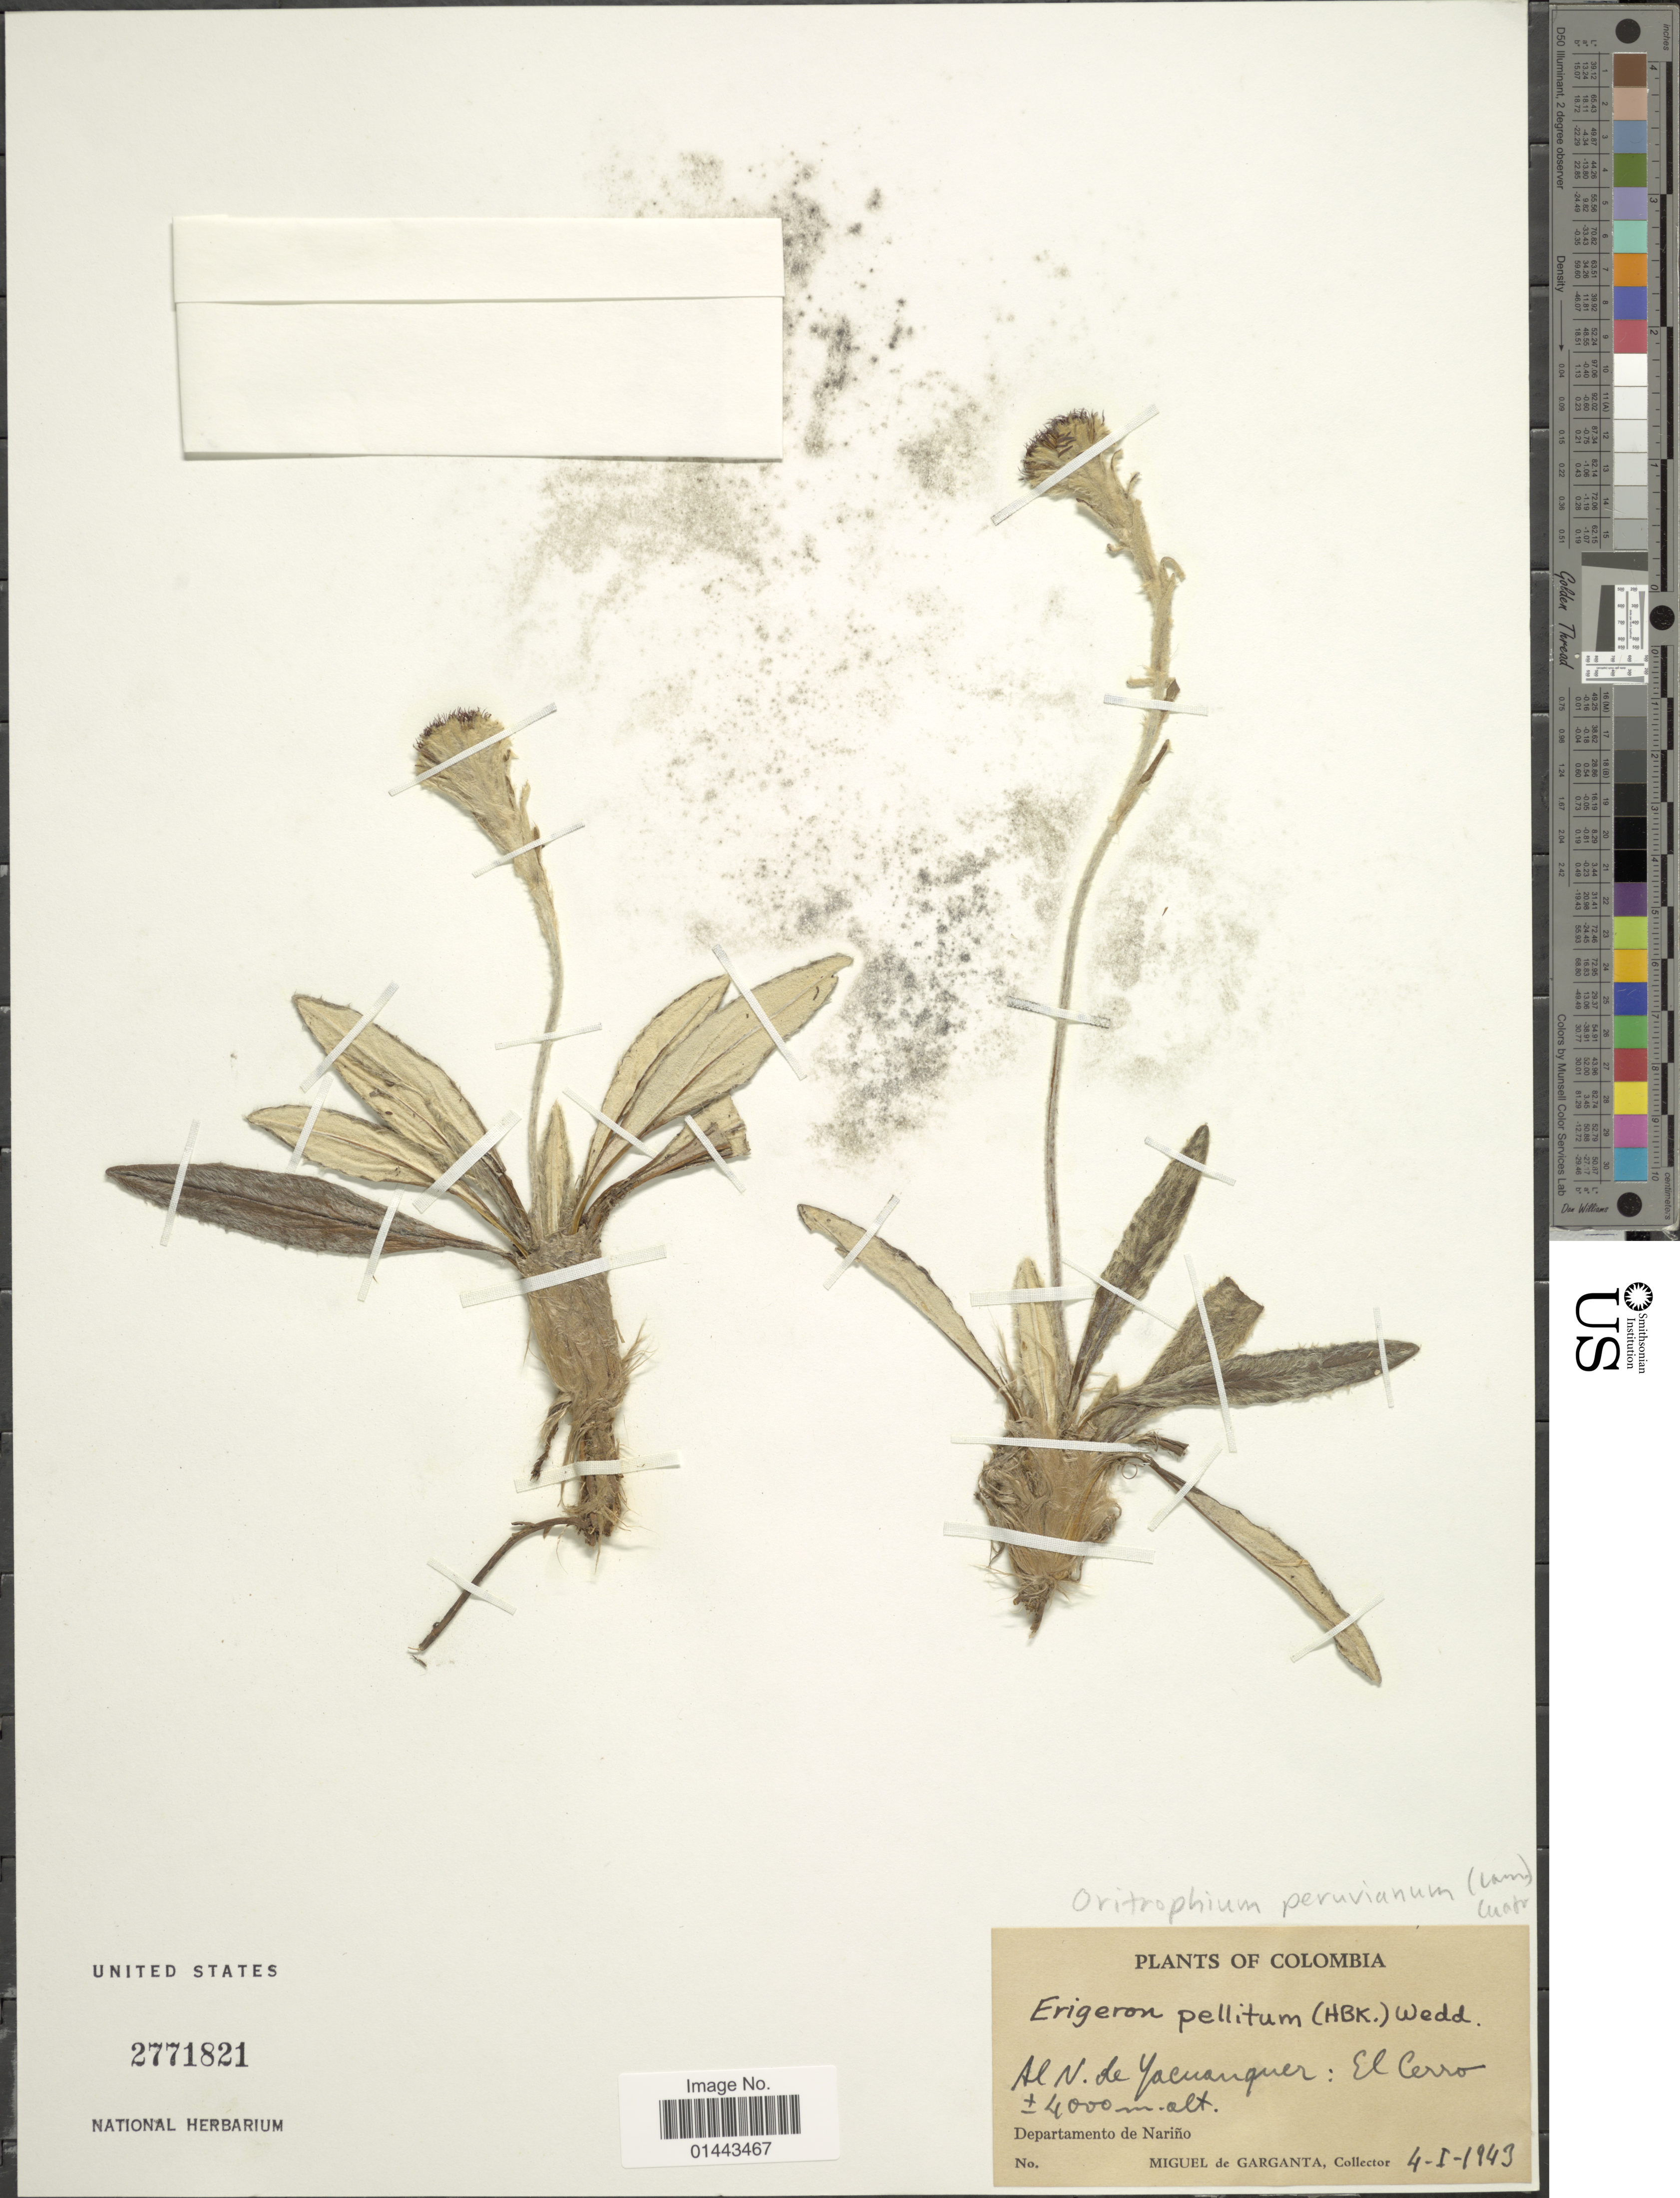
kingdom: Plantae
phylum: Tracheophyta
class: Magnoliopsida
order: Asterales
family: Asteraceae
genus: Oritrophium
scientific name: Oritrophium peruvianum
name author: (Lam.) Cuatrec.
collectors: M. Garganta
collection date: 1843-01-04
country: Colombia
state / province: Nariño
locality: Al N. de Yacuanquer: El Cerro.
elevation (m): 400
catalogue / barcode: US 2771821